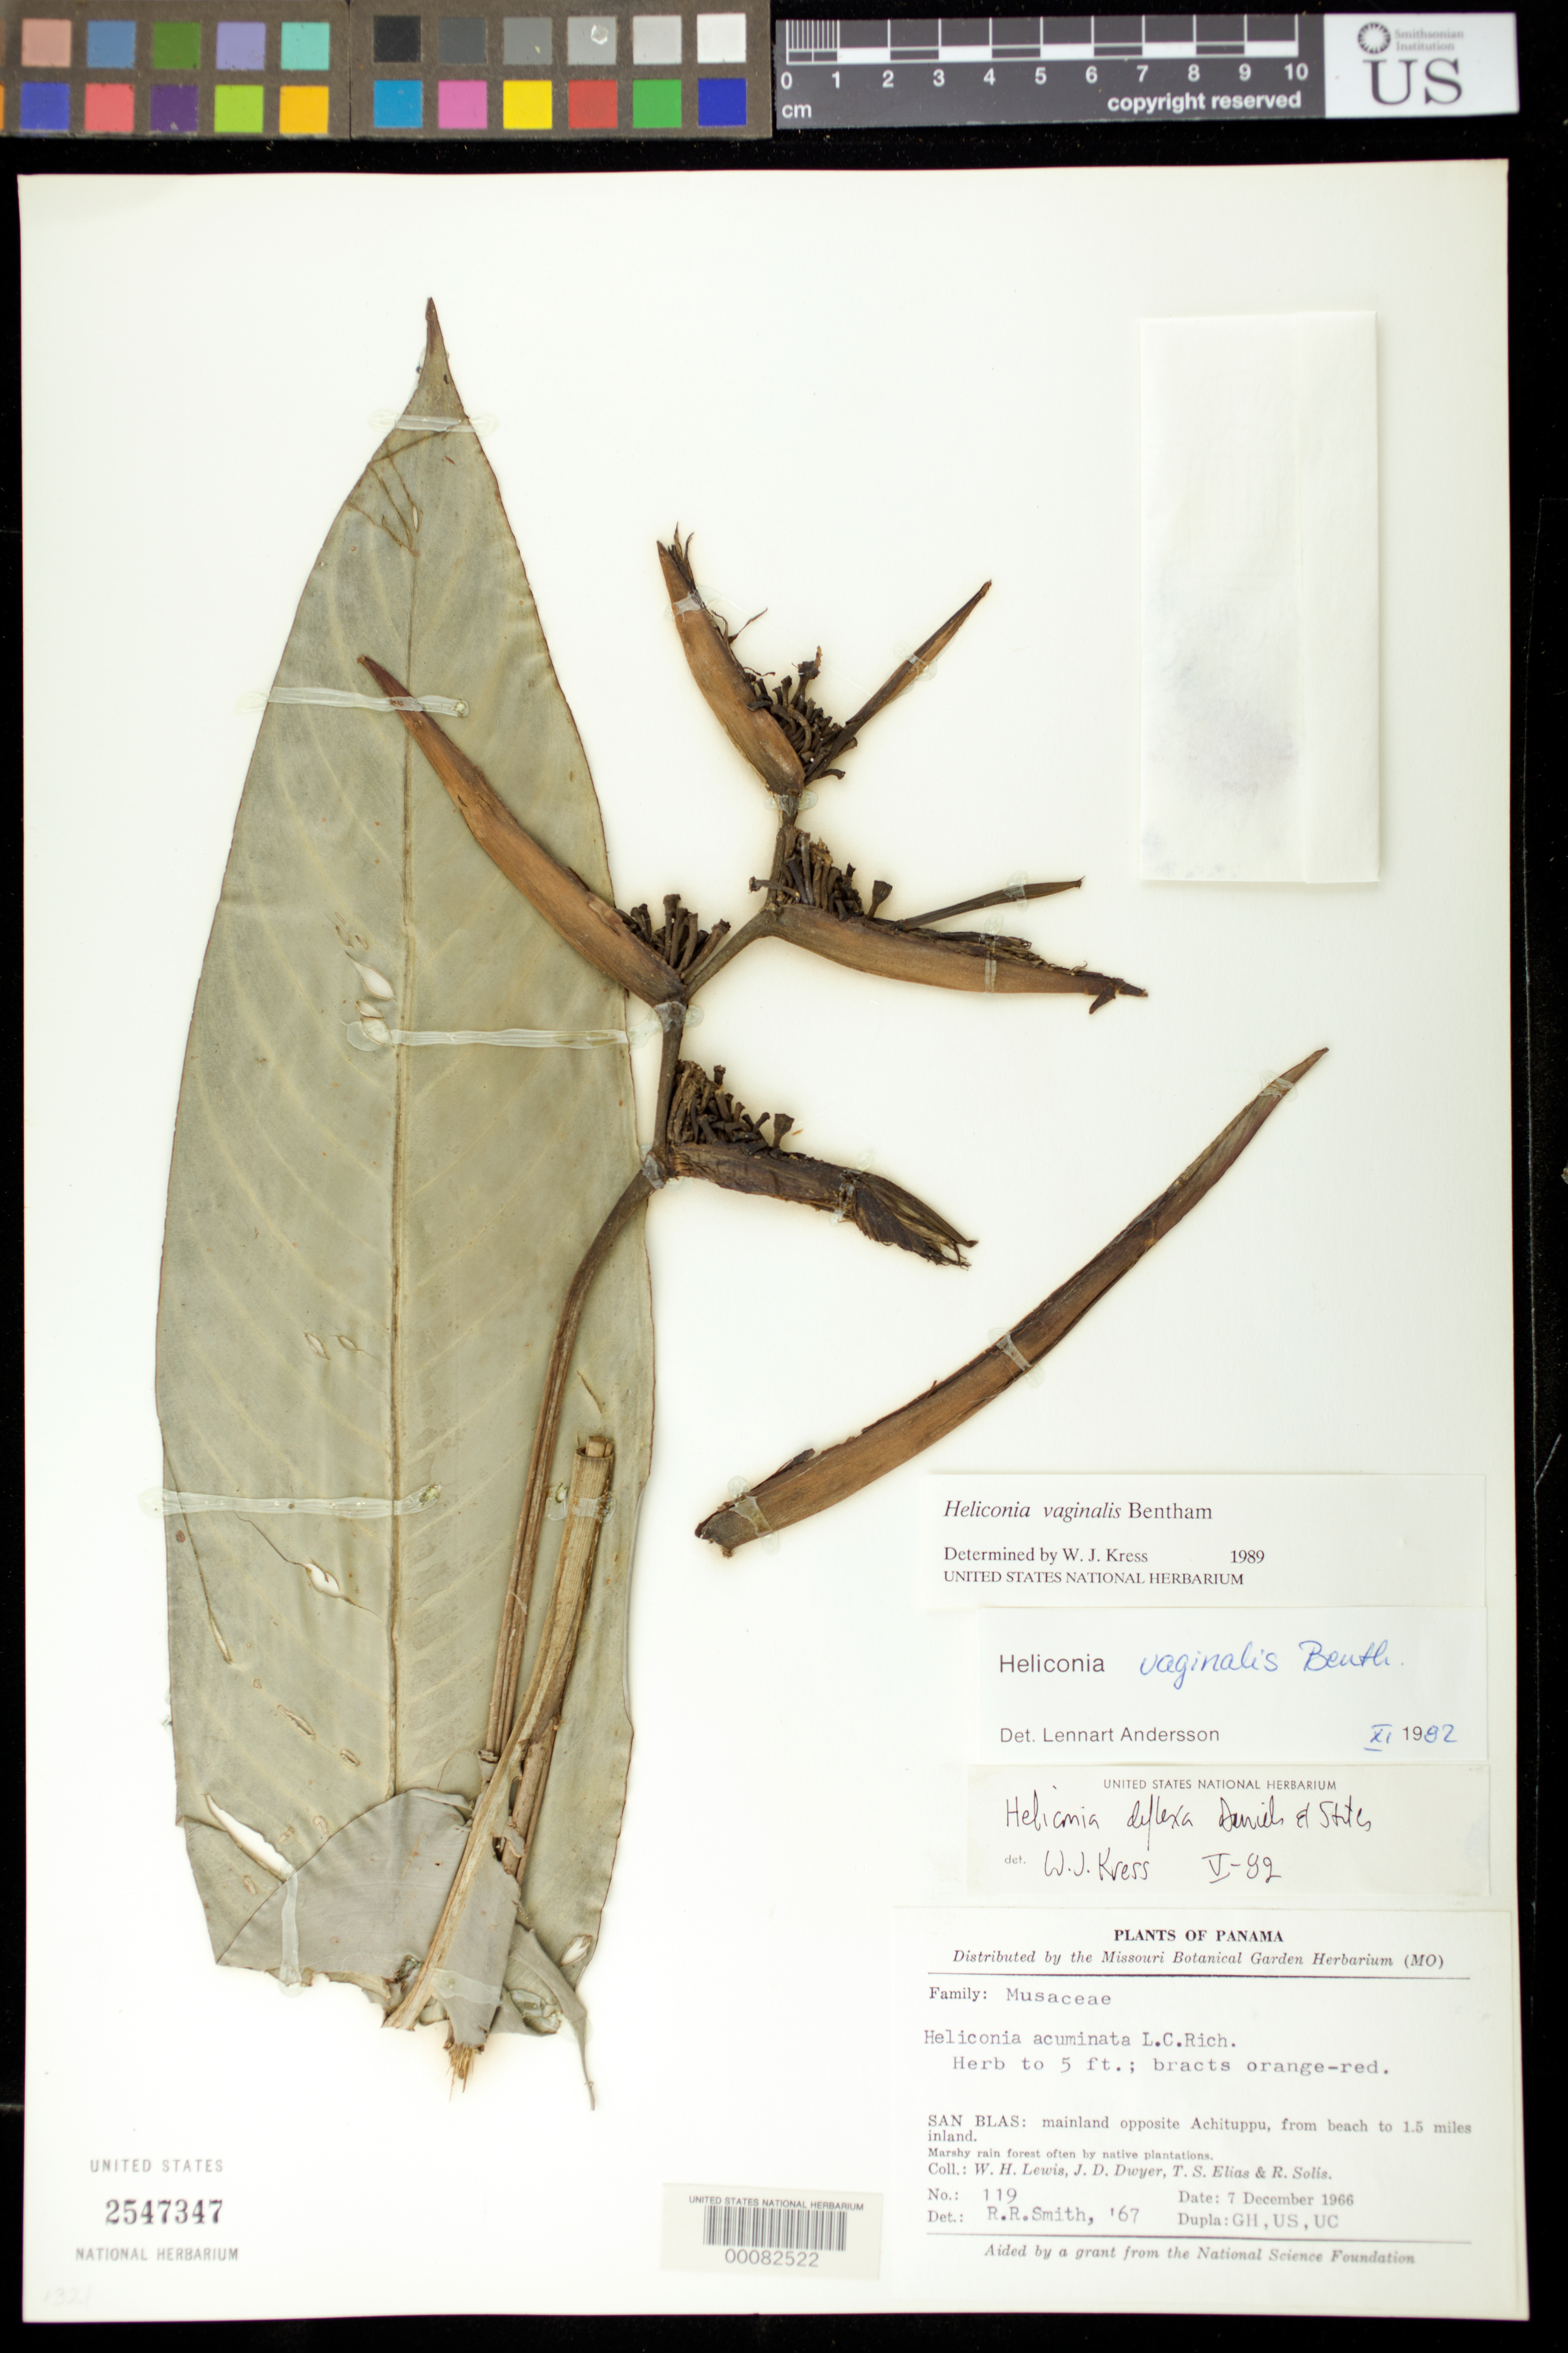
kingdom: Plantae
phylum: Tracheophyta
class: Liliopsida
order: Zingiberales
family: Heliconiaceae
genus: Heliconia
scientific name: Heliconia vaginalis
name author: Benth.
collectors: W. H. Lewis, J. D. Dwyer, T. S. Elias & F. Solis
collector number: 119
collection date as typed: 07 Dec 1966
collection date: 1966-12-07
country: Panama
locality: San Blas: mainland opposite Achituppu, from beach to 1.5 miles inland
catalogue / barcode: US 2547347